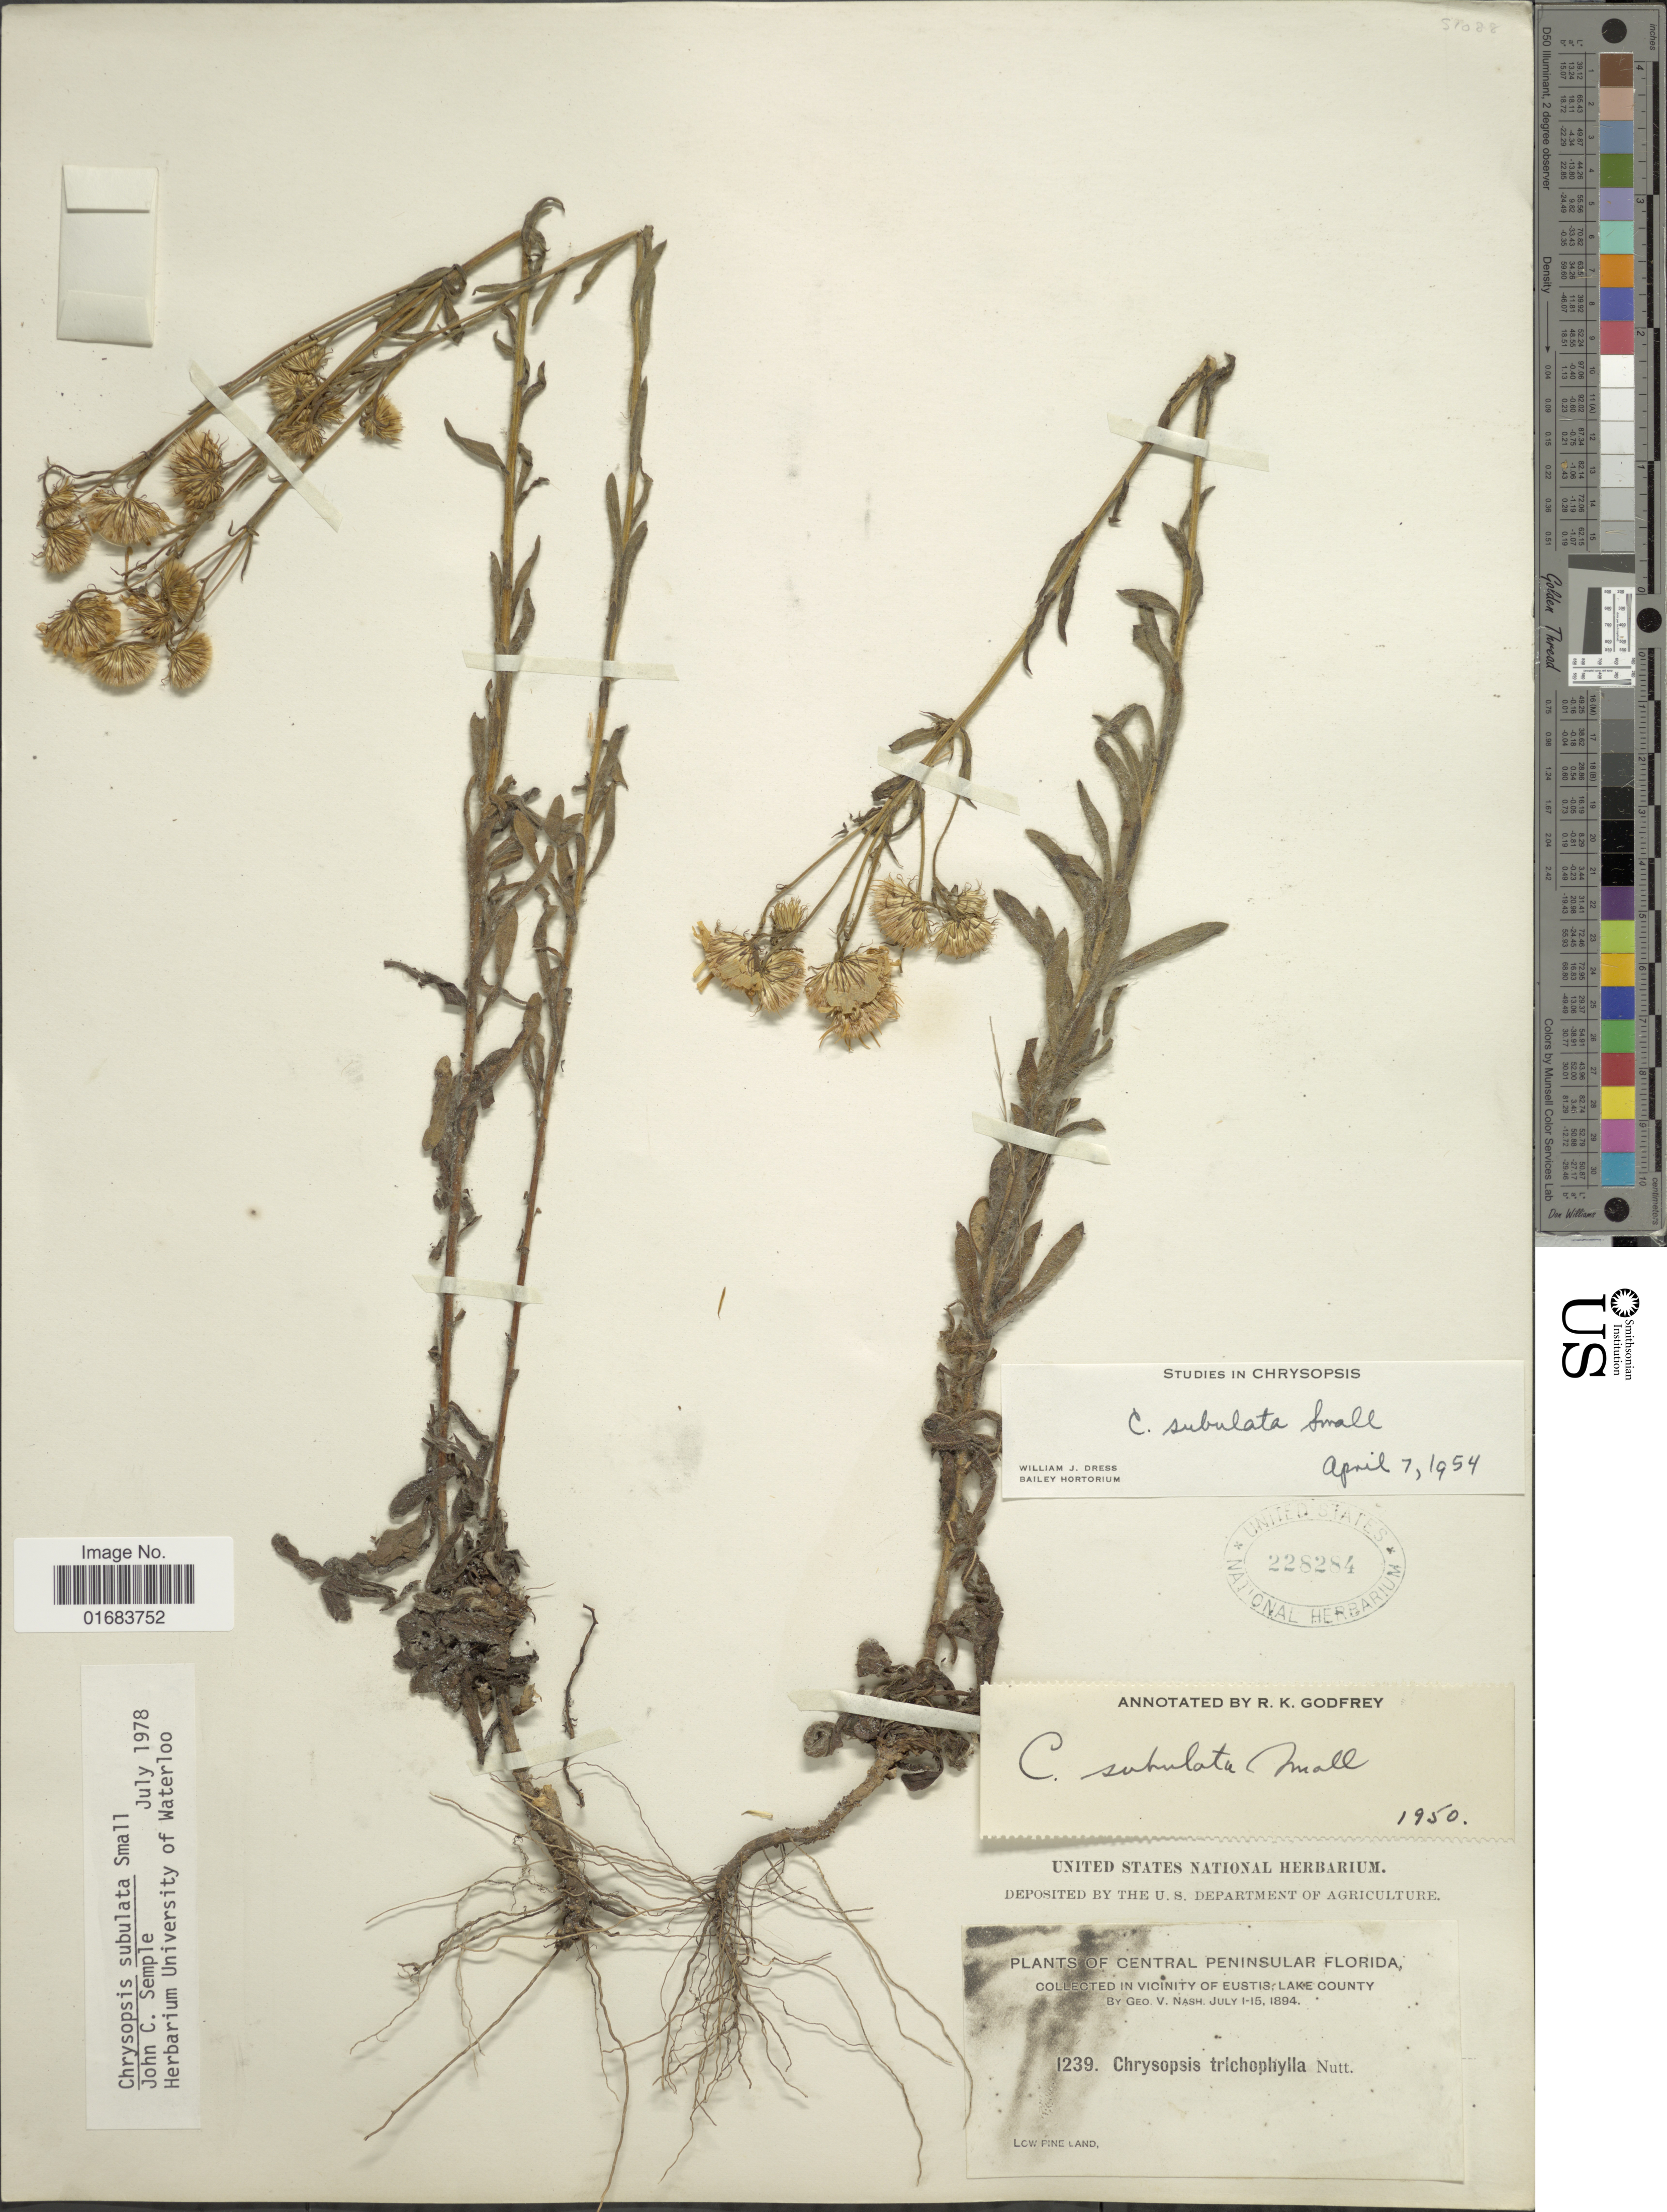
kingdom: Plantae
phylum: Tracheophyta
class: Magnoliopsida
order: Asterales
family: Asteraceae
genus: Chrysopsis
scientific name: Chrysopsis subulata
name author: Small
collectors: G. V. Nash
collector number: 1239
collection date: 1894-07-01/1894-07-15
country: United States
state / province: Florida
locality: In vicinity of Eustis-Lake County.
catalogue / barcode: US 228284